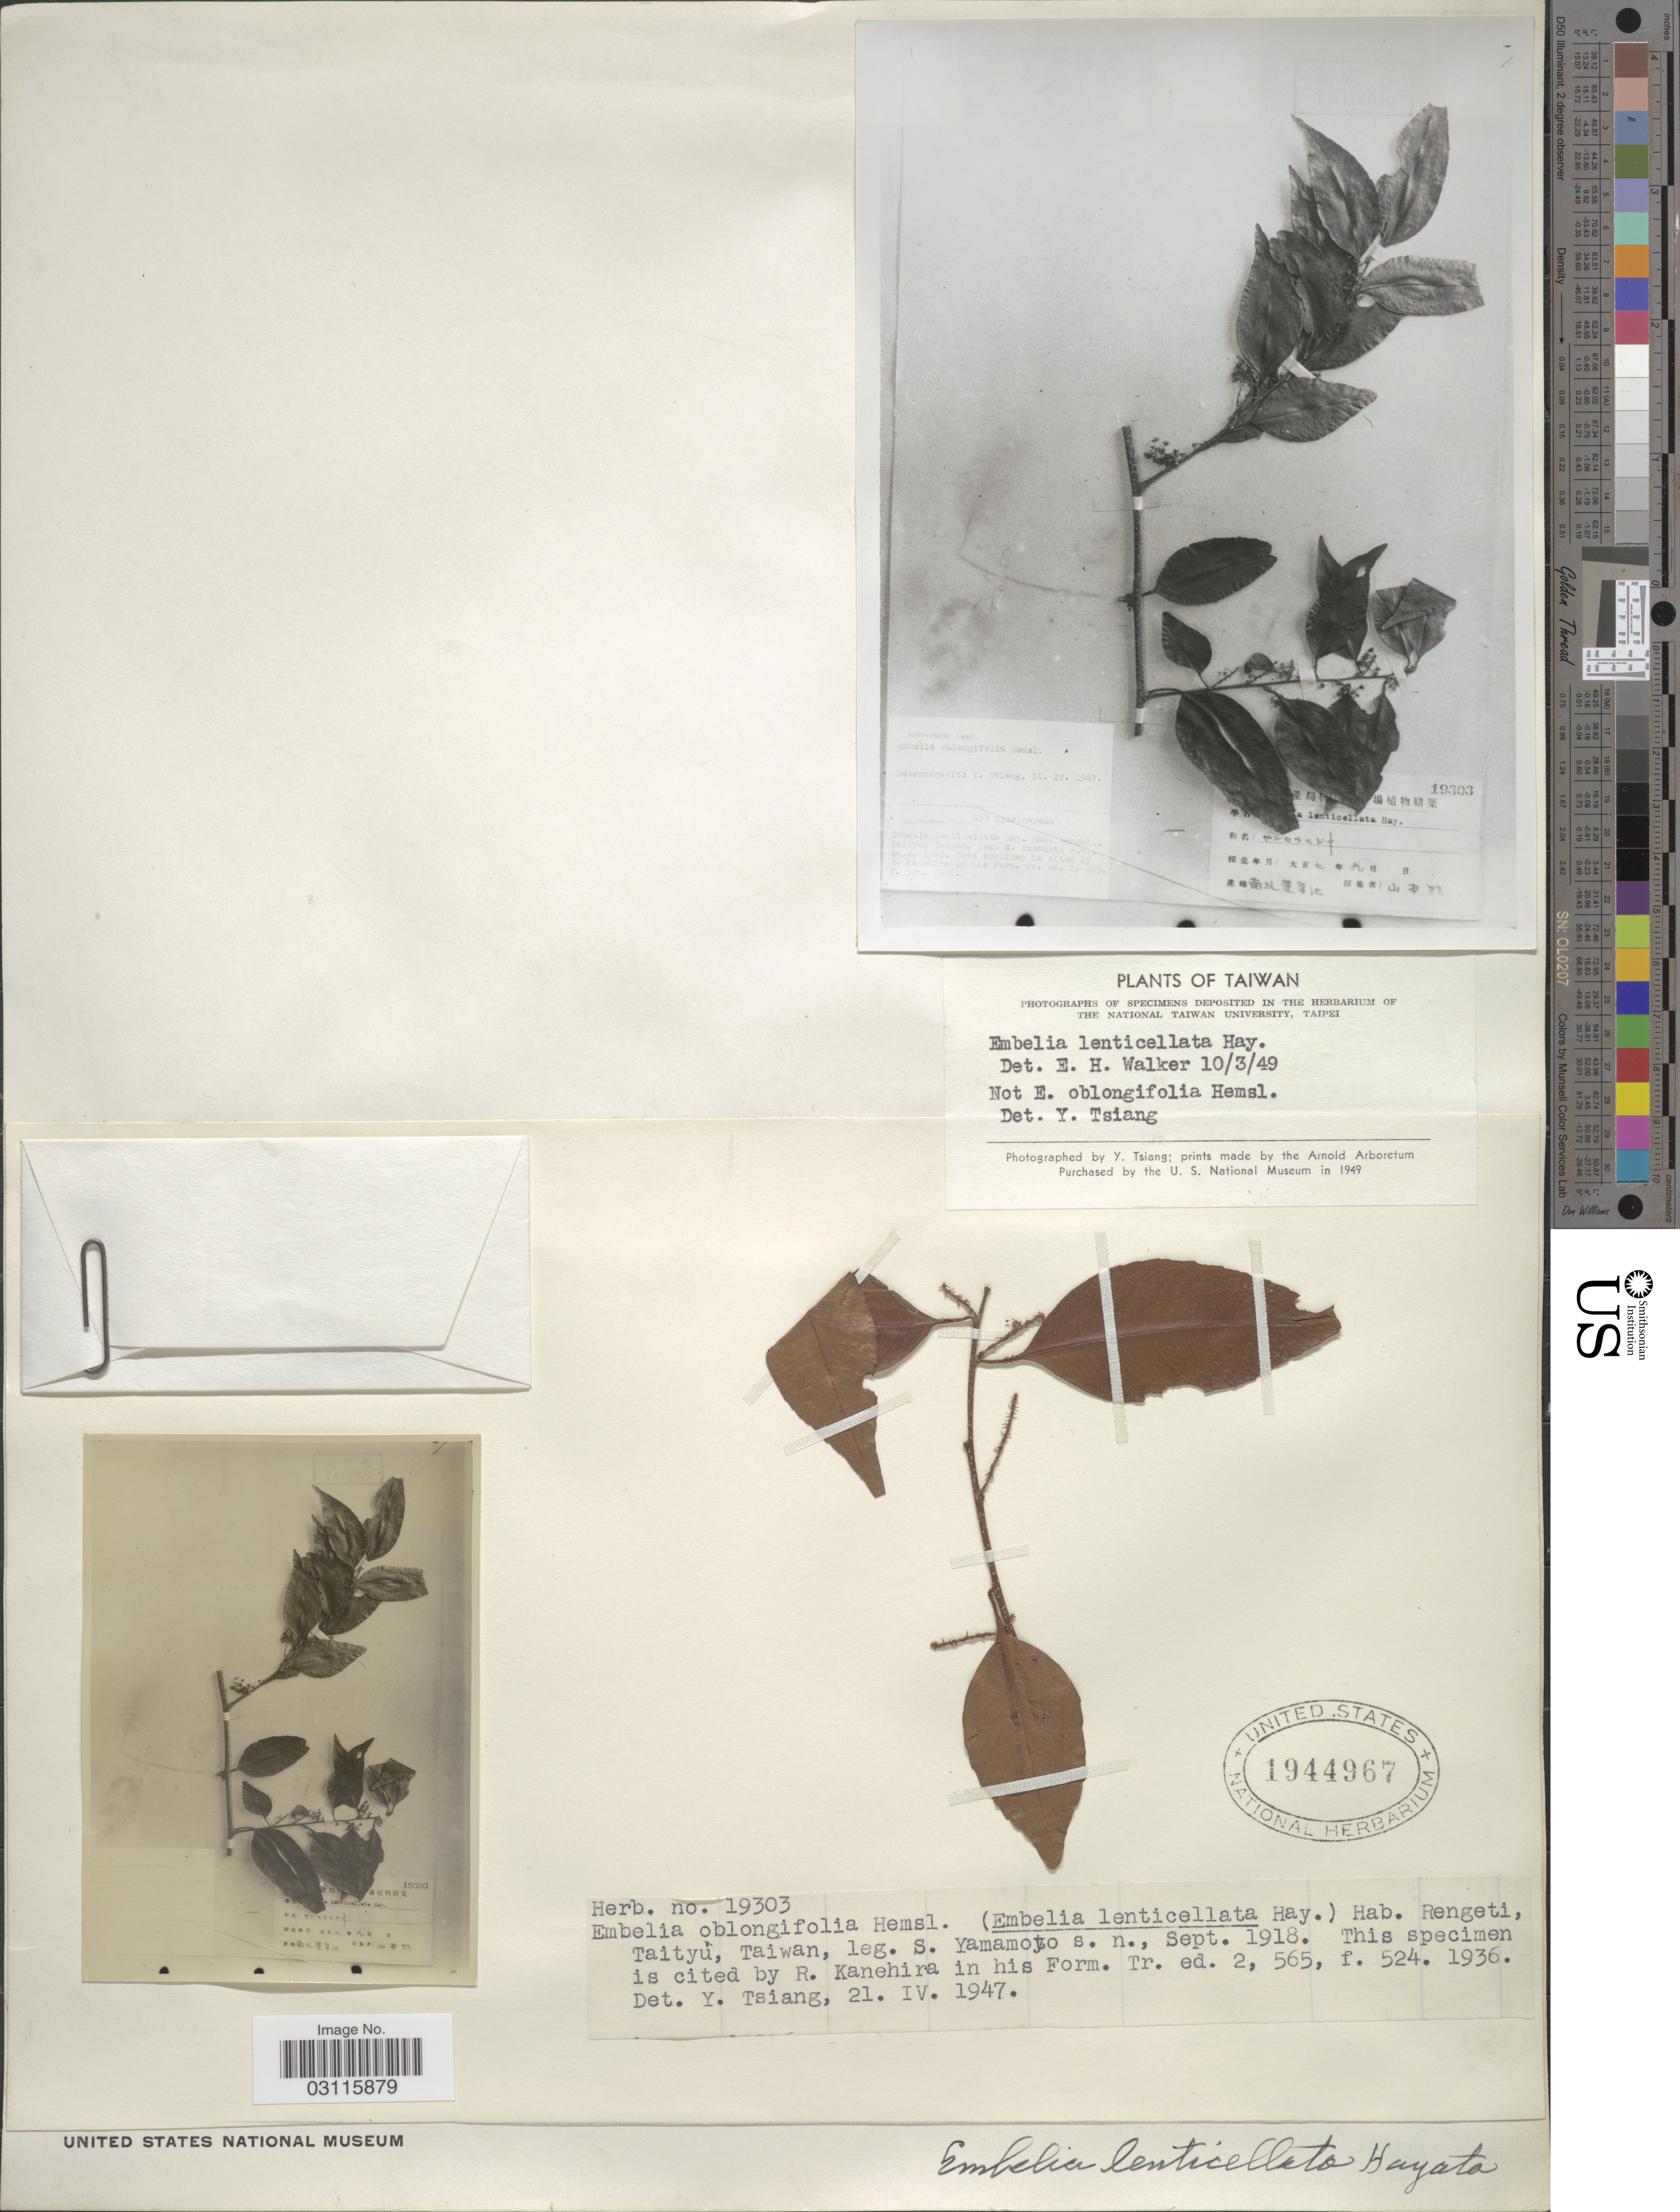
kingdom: Plantae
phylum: Tracheophyta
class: Magnoliopsida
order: Ericales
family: Primulaceae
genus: Embelia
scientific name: Embelia lenticellata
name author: Hayata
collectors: S. Yamamoto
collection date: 1918-09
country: Taiwan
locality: Rengeti, Taityu.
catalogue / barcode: US 1944967